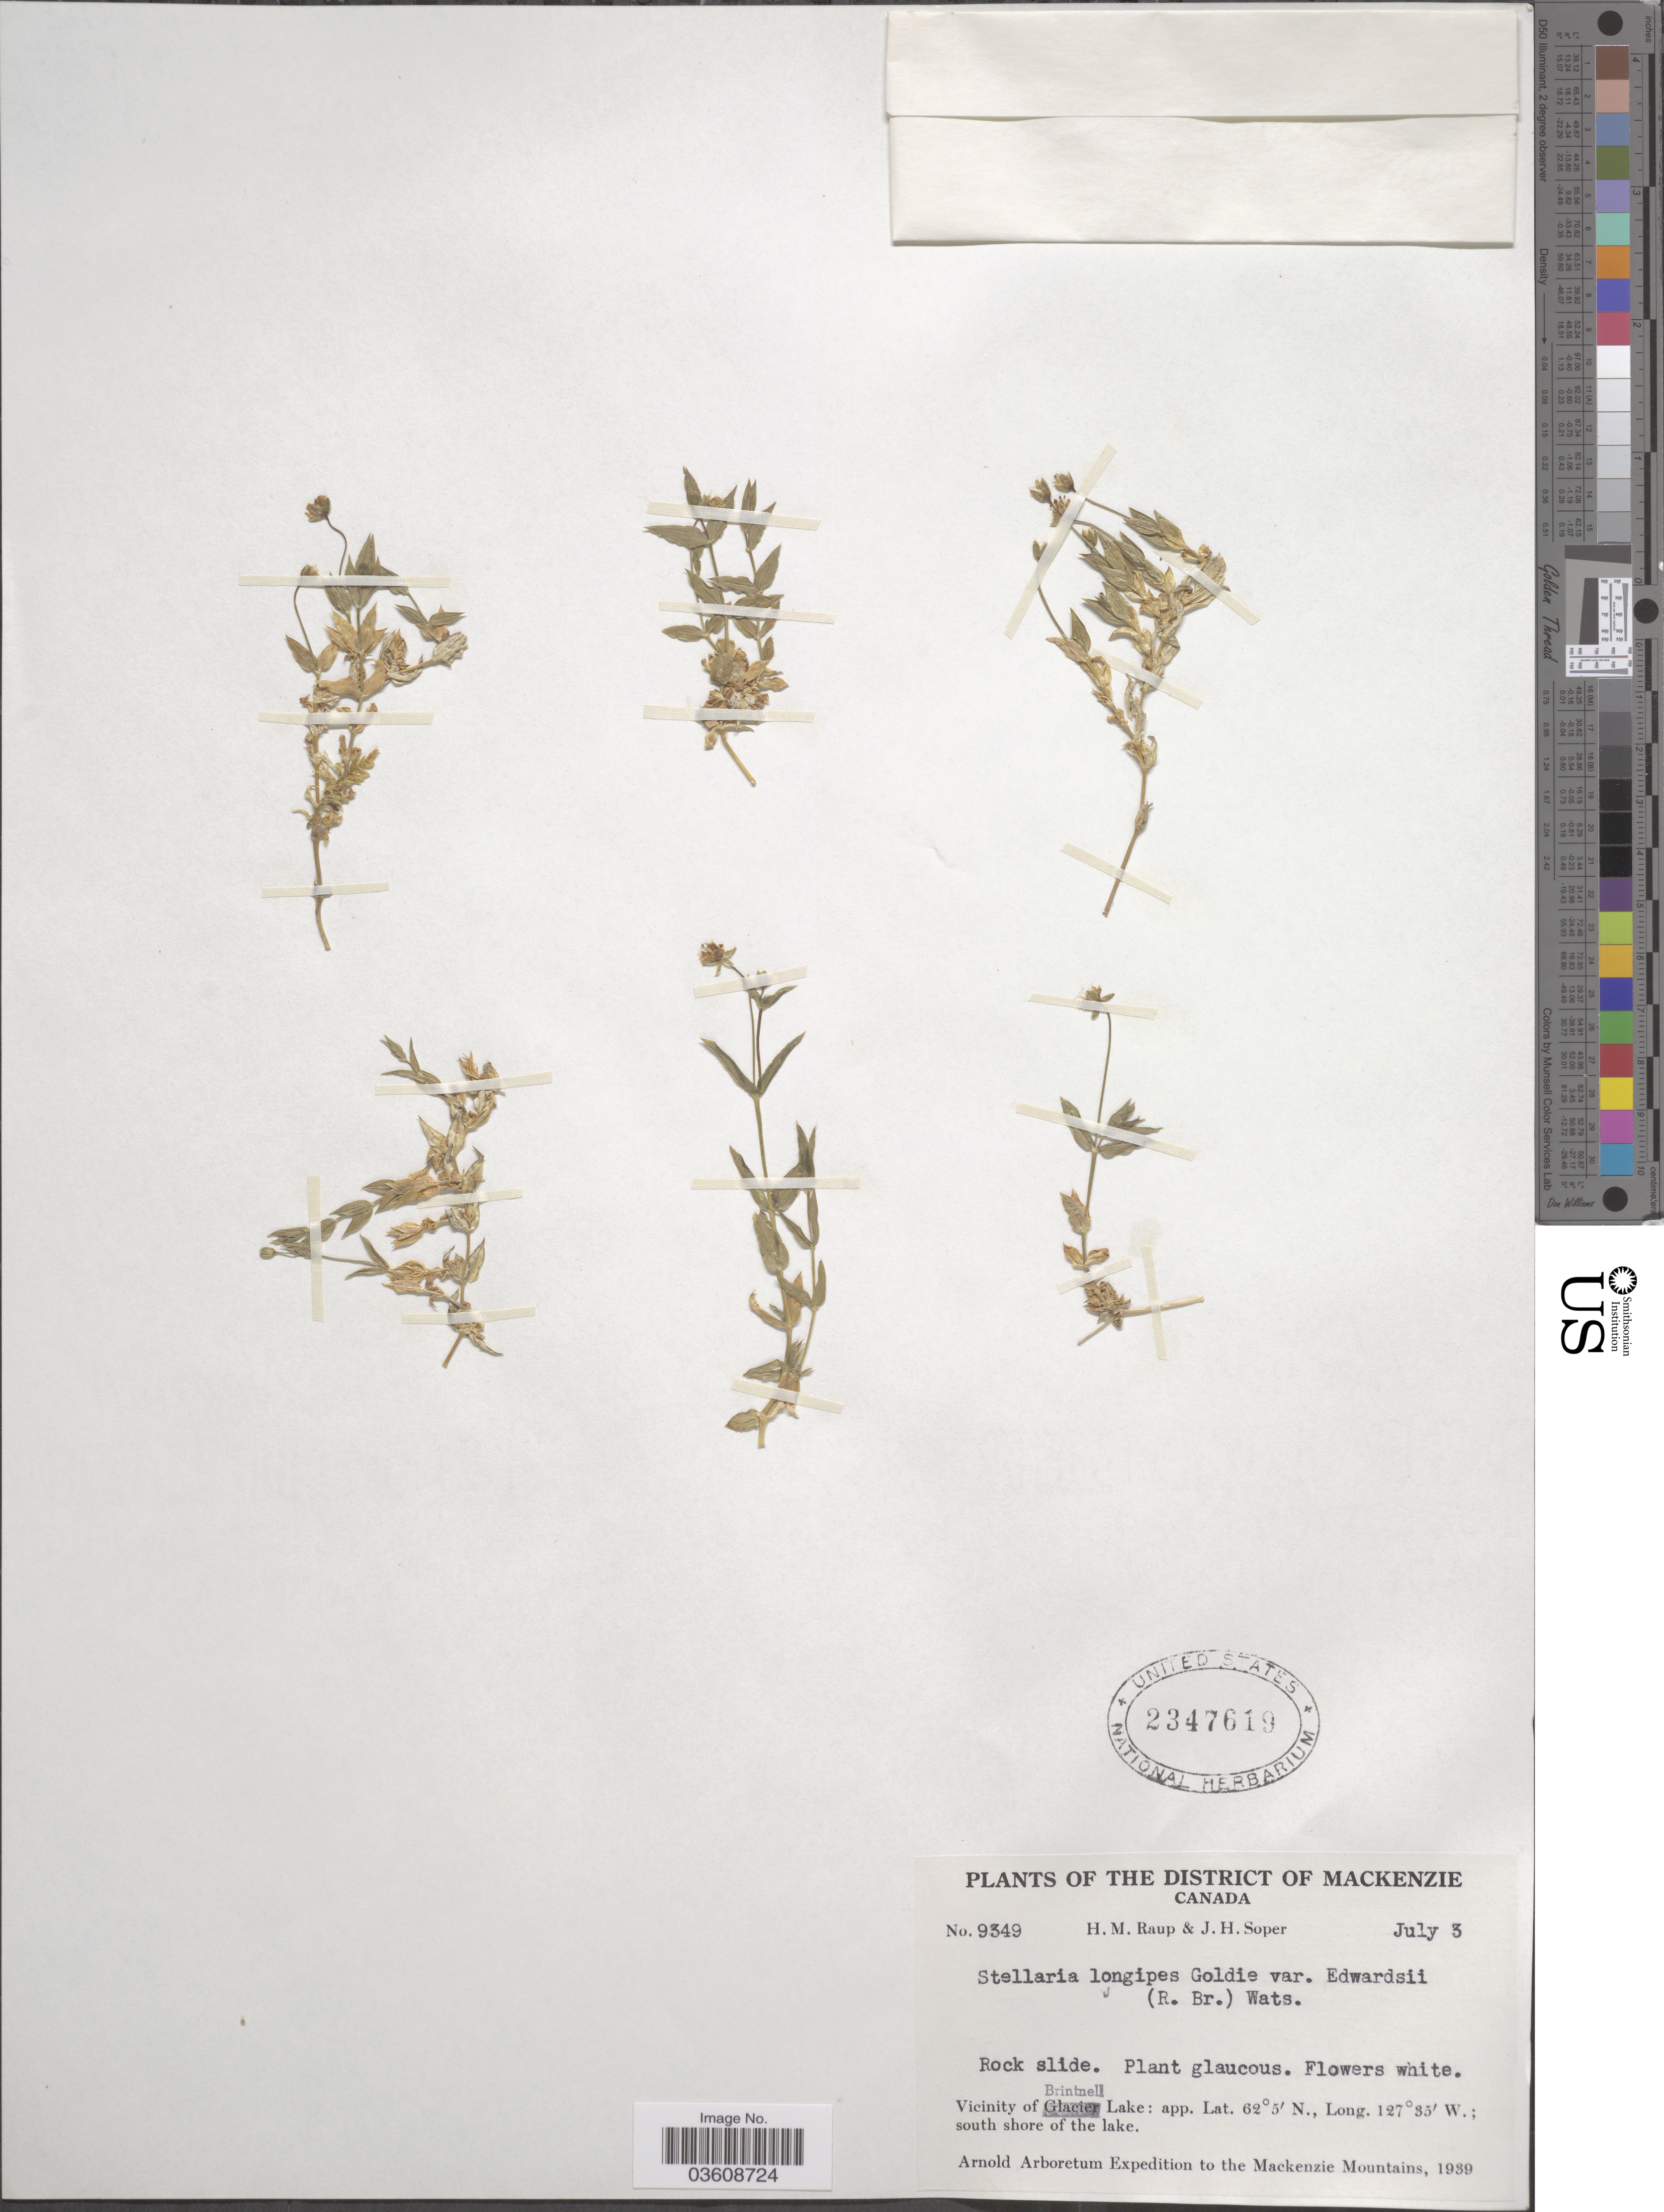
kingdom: Plantae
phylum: Tracheophyta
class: Magnoliopsida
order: Caryophyllales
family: Caryophyllaceae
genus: Stellaria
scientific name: Stellaria longipes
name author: Goldie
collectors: H. Raup & J. H. Soper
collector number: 9349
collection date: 1939-07-03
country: Canada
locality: The District of Mackenzie. Vicinity of Brintnell Lake. South shore of the lake. Mackenzie Mountains.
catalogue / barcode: US 2347619